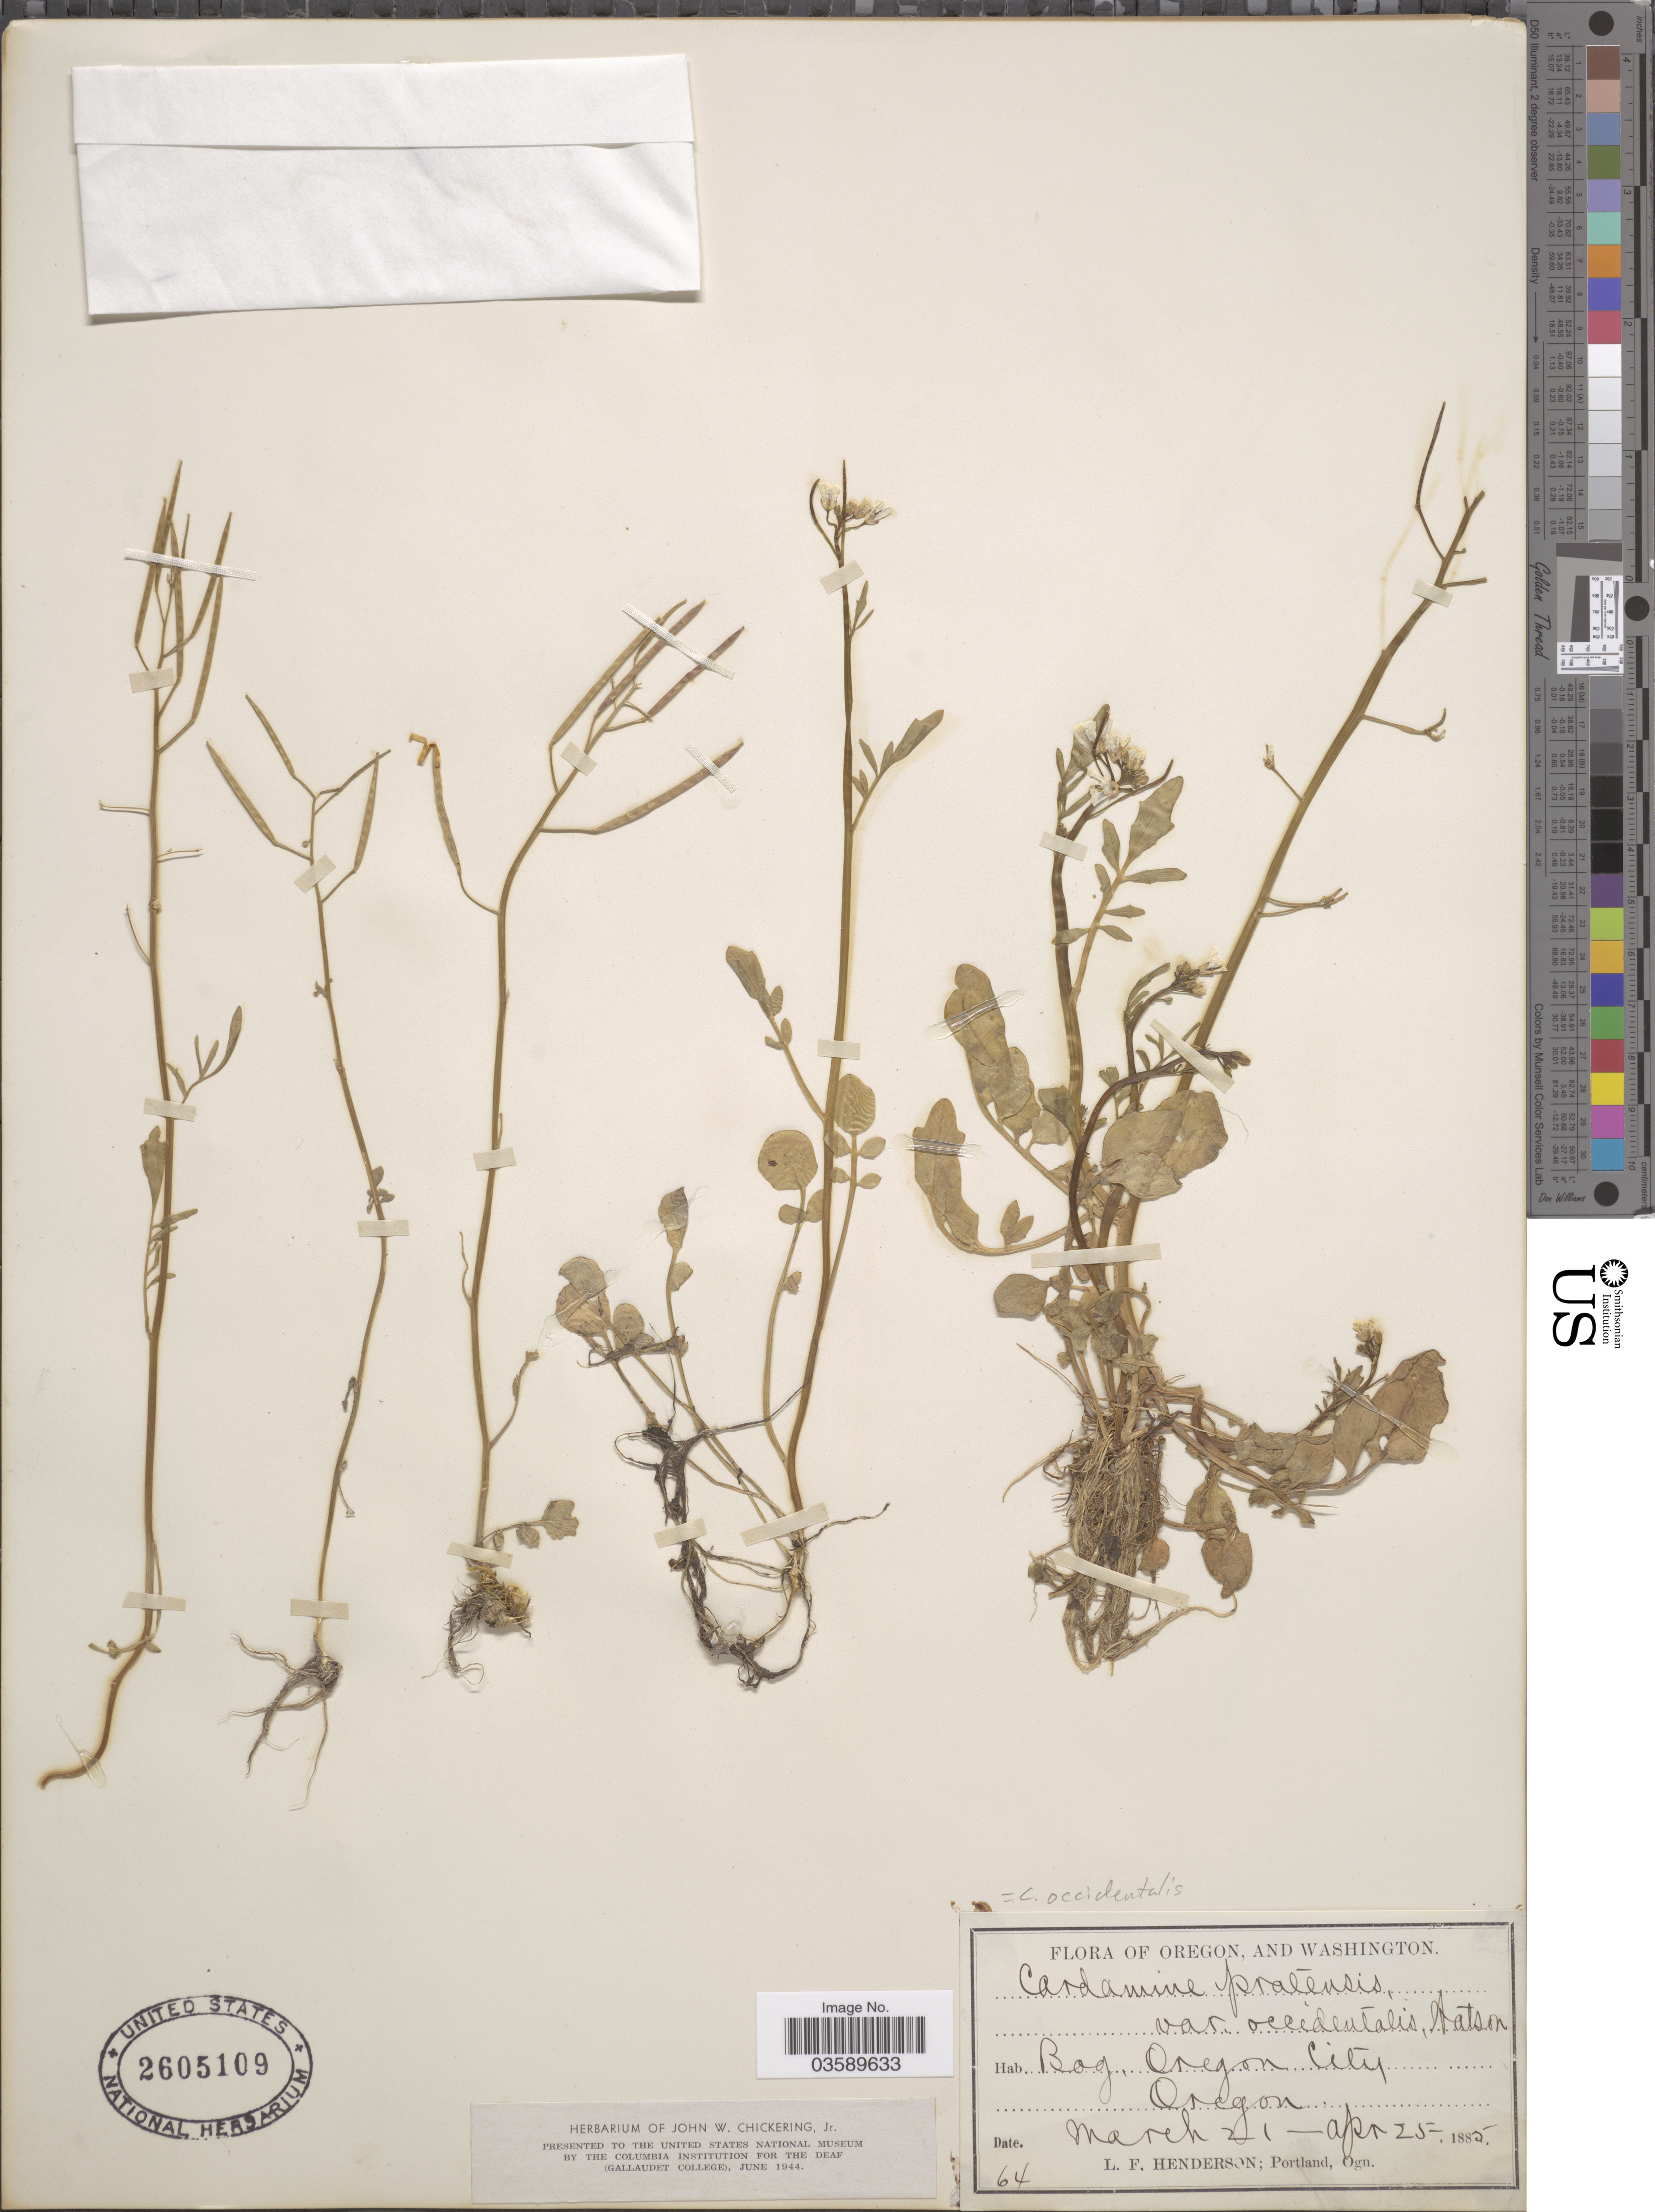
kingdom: Plantae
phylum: Tracheophyta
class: Magnoliopsida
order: Brassicales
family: Brassicaceae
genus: Cardamine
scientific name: Cardamine occidentalis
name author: (S. Watson ex B.L. Rob.) Howell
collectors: L. Henderson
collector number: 64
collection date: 1885-03-21/1885-04-25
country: United States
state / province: Oregon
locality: Bog, Oregon City.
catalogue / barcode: US 2605109